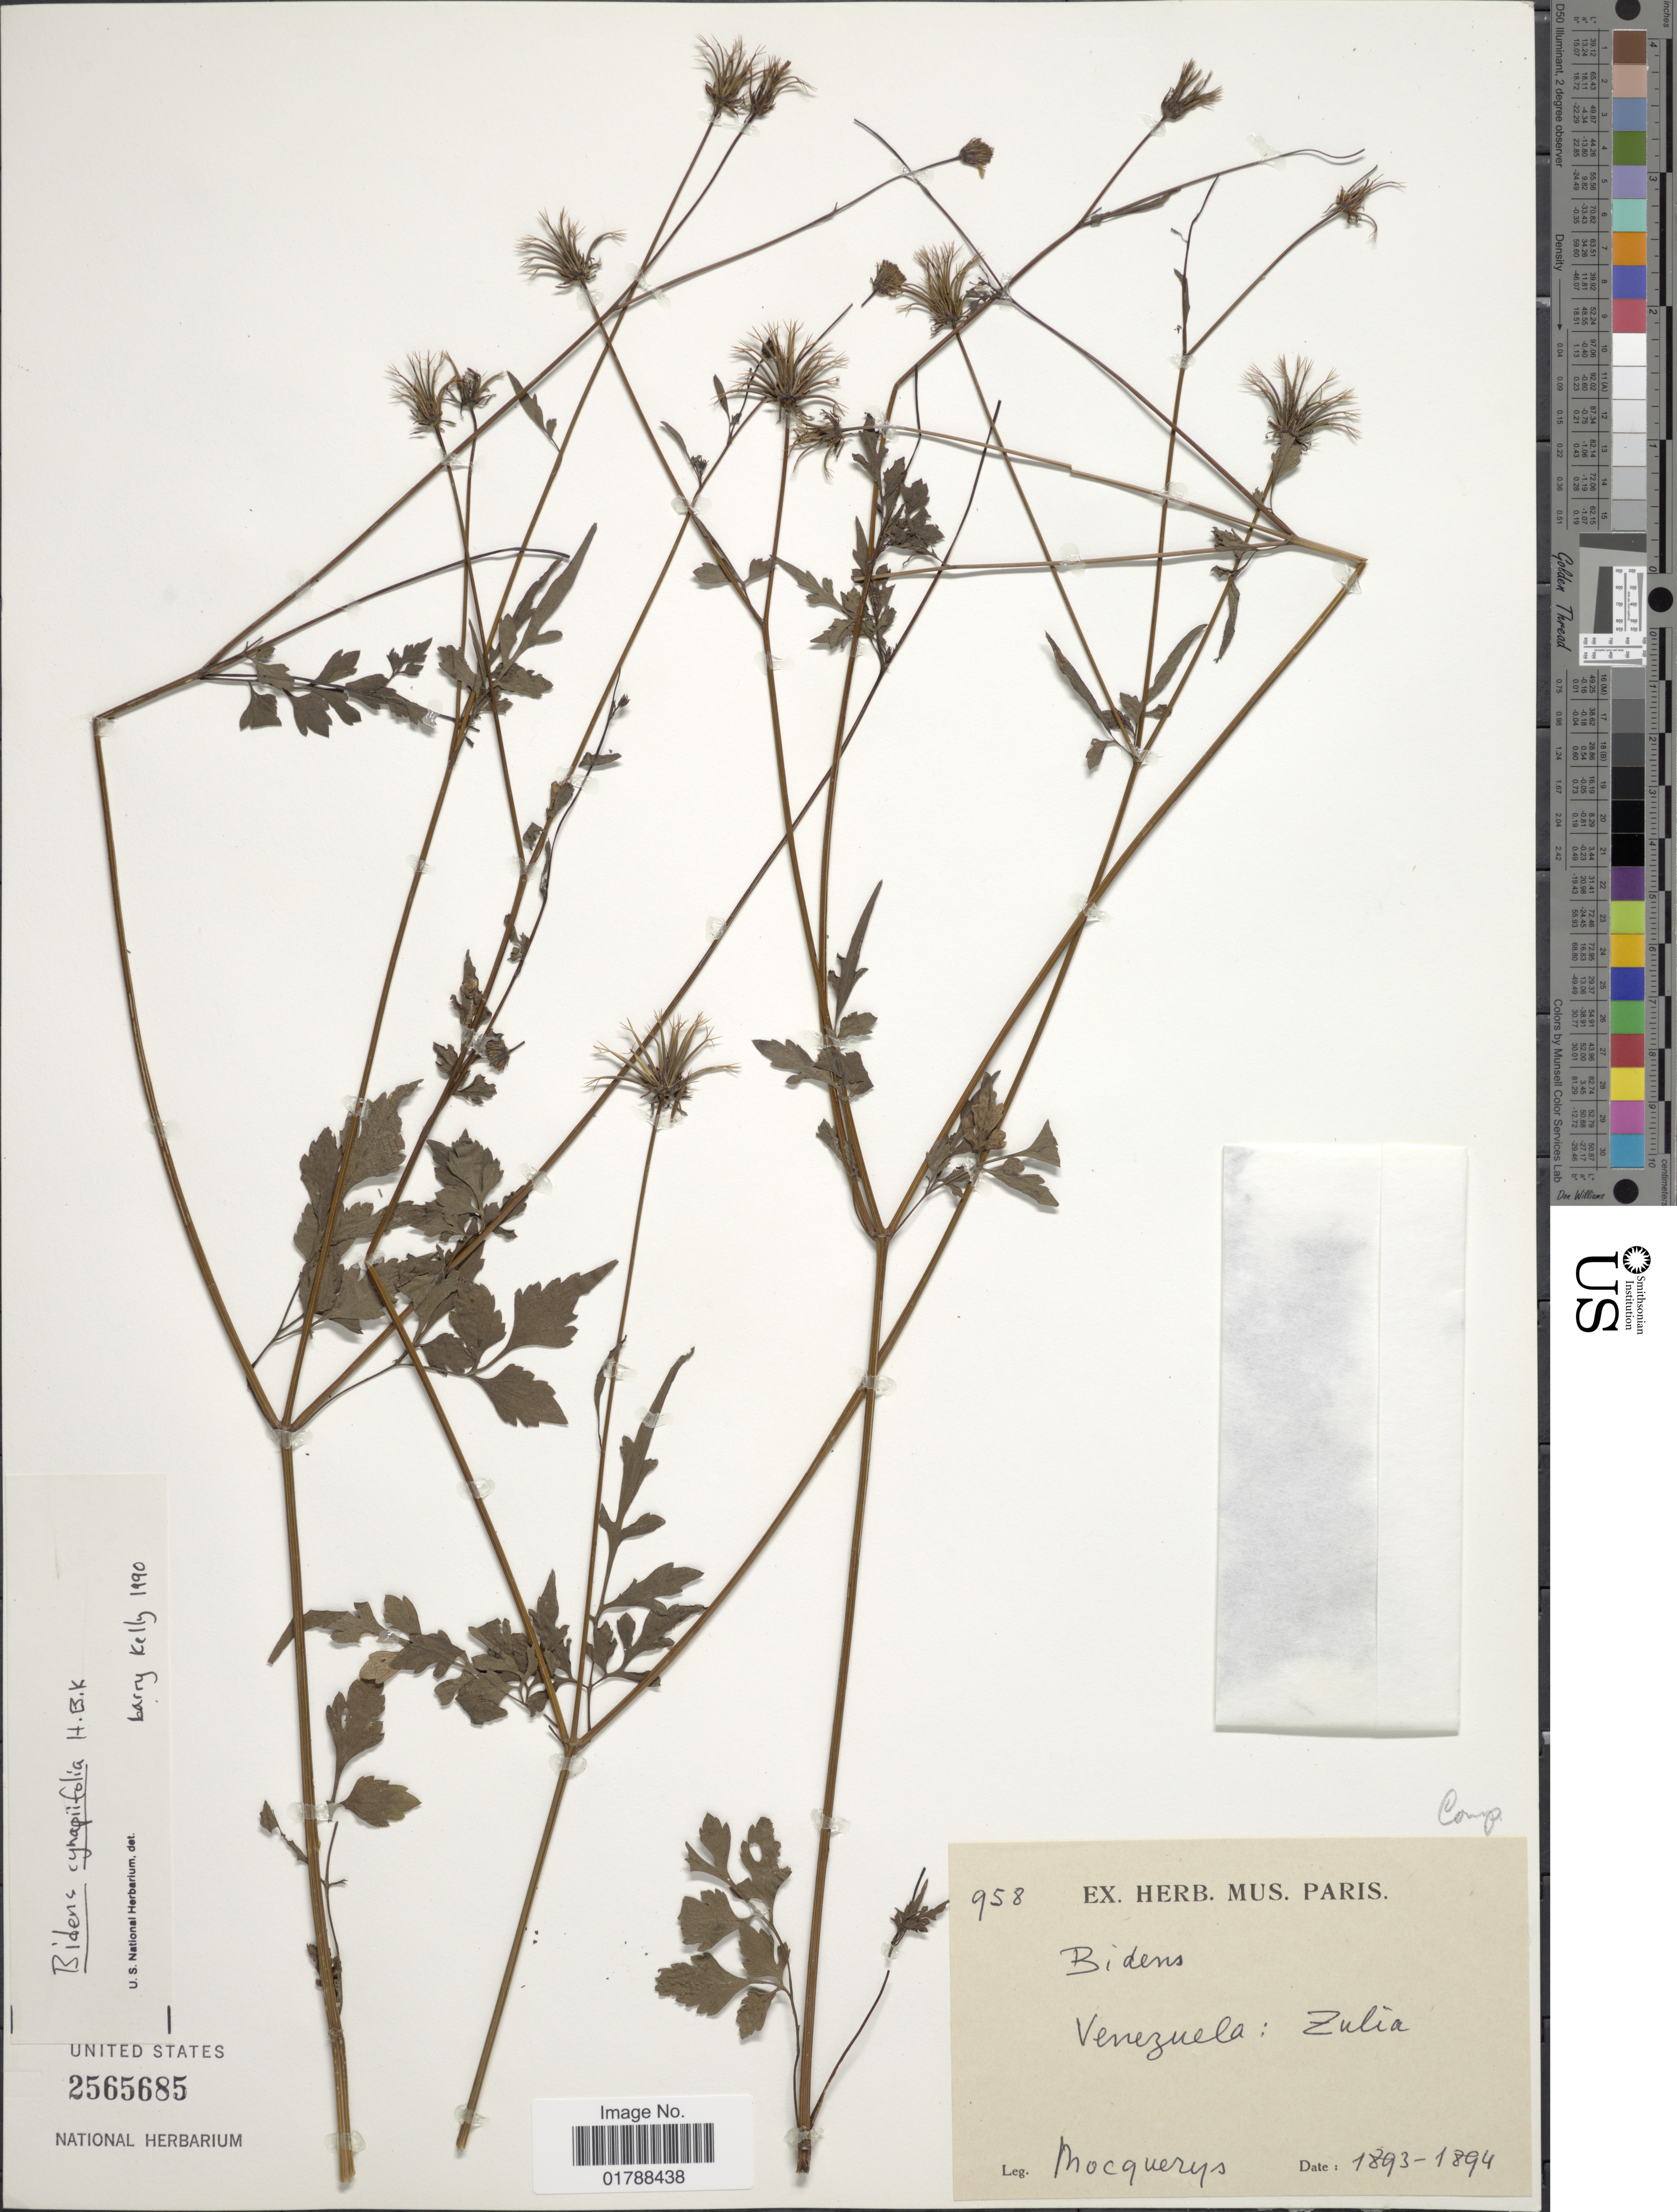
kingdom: Plantae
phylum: Tracheophyta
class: Magnoliopsida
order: Asterales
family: Asteraceae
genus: Bidens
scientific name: Bidens cynapiifolia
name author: Kunth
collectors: A. Mocquerys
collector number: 958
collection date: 1893/1894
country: Venezuela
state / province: Zulia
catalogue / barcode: US 2565685